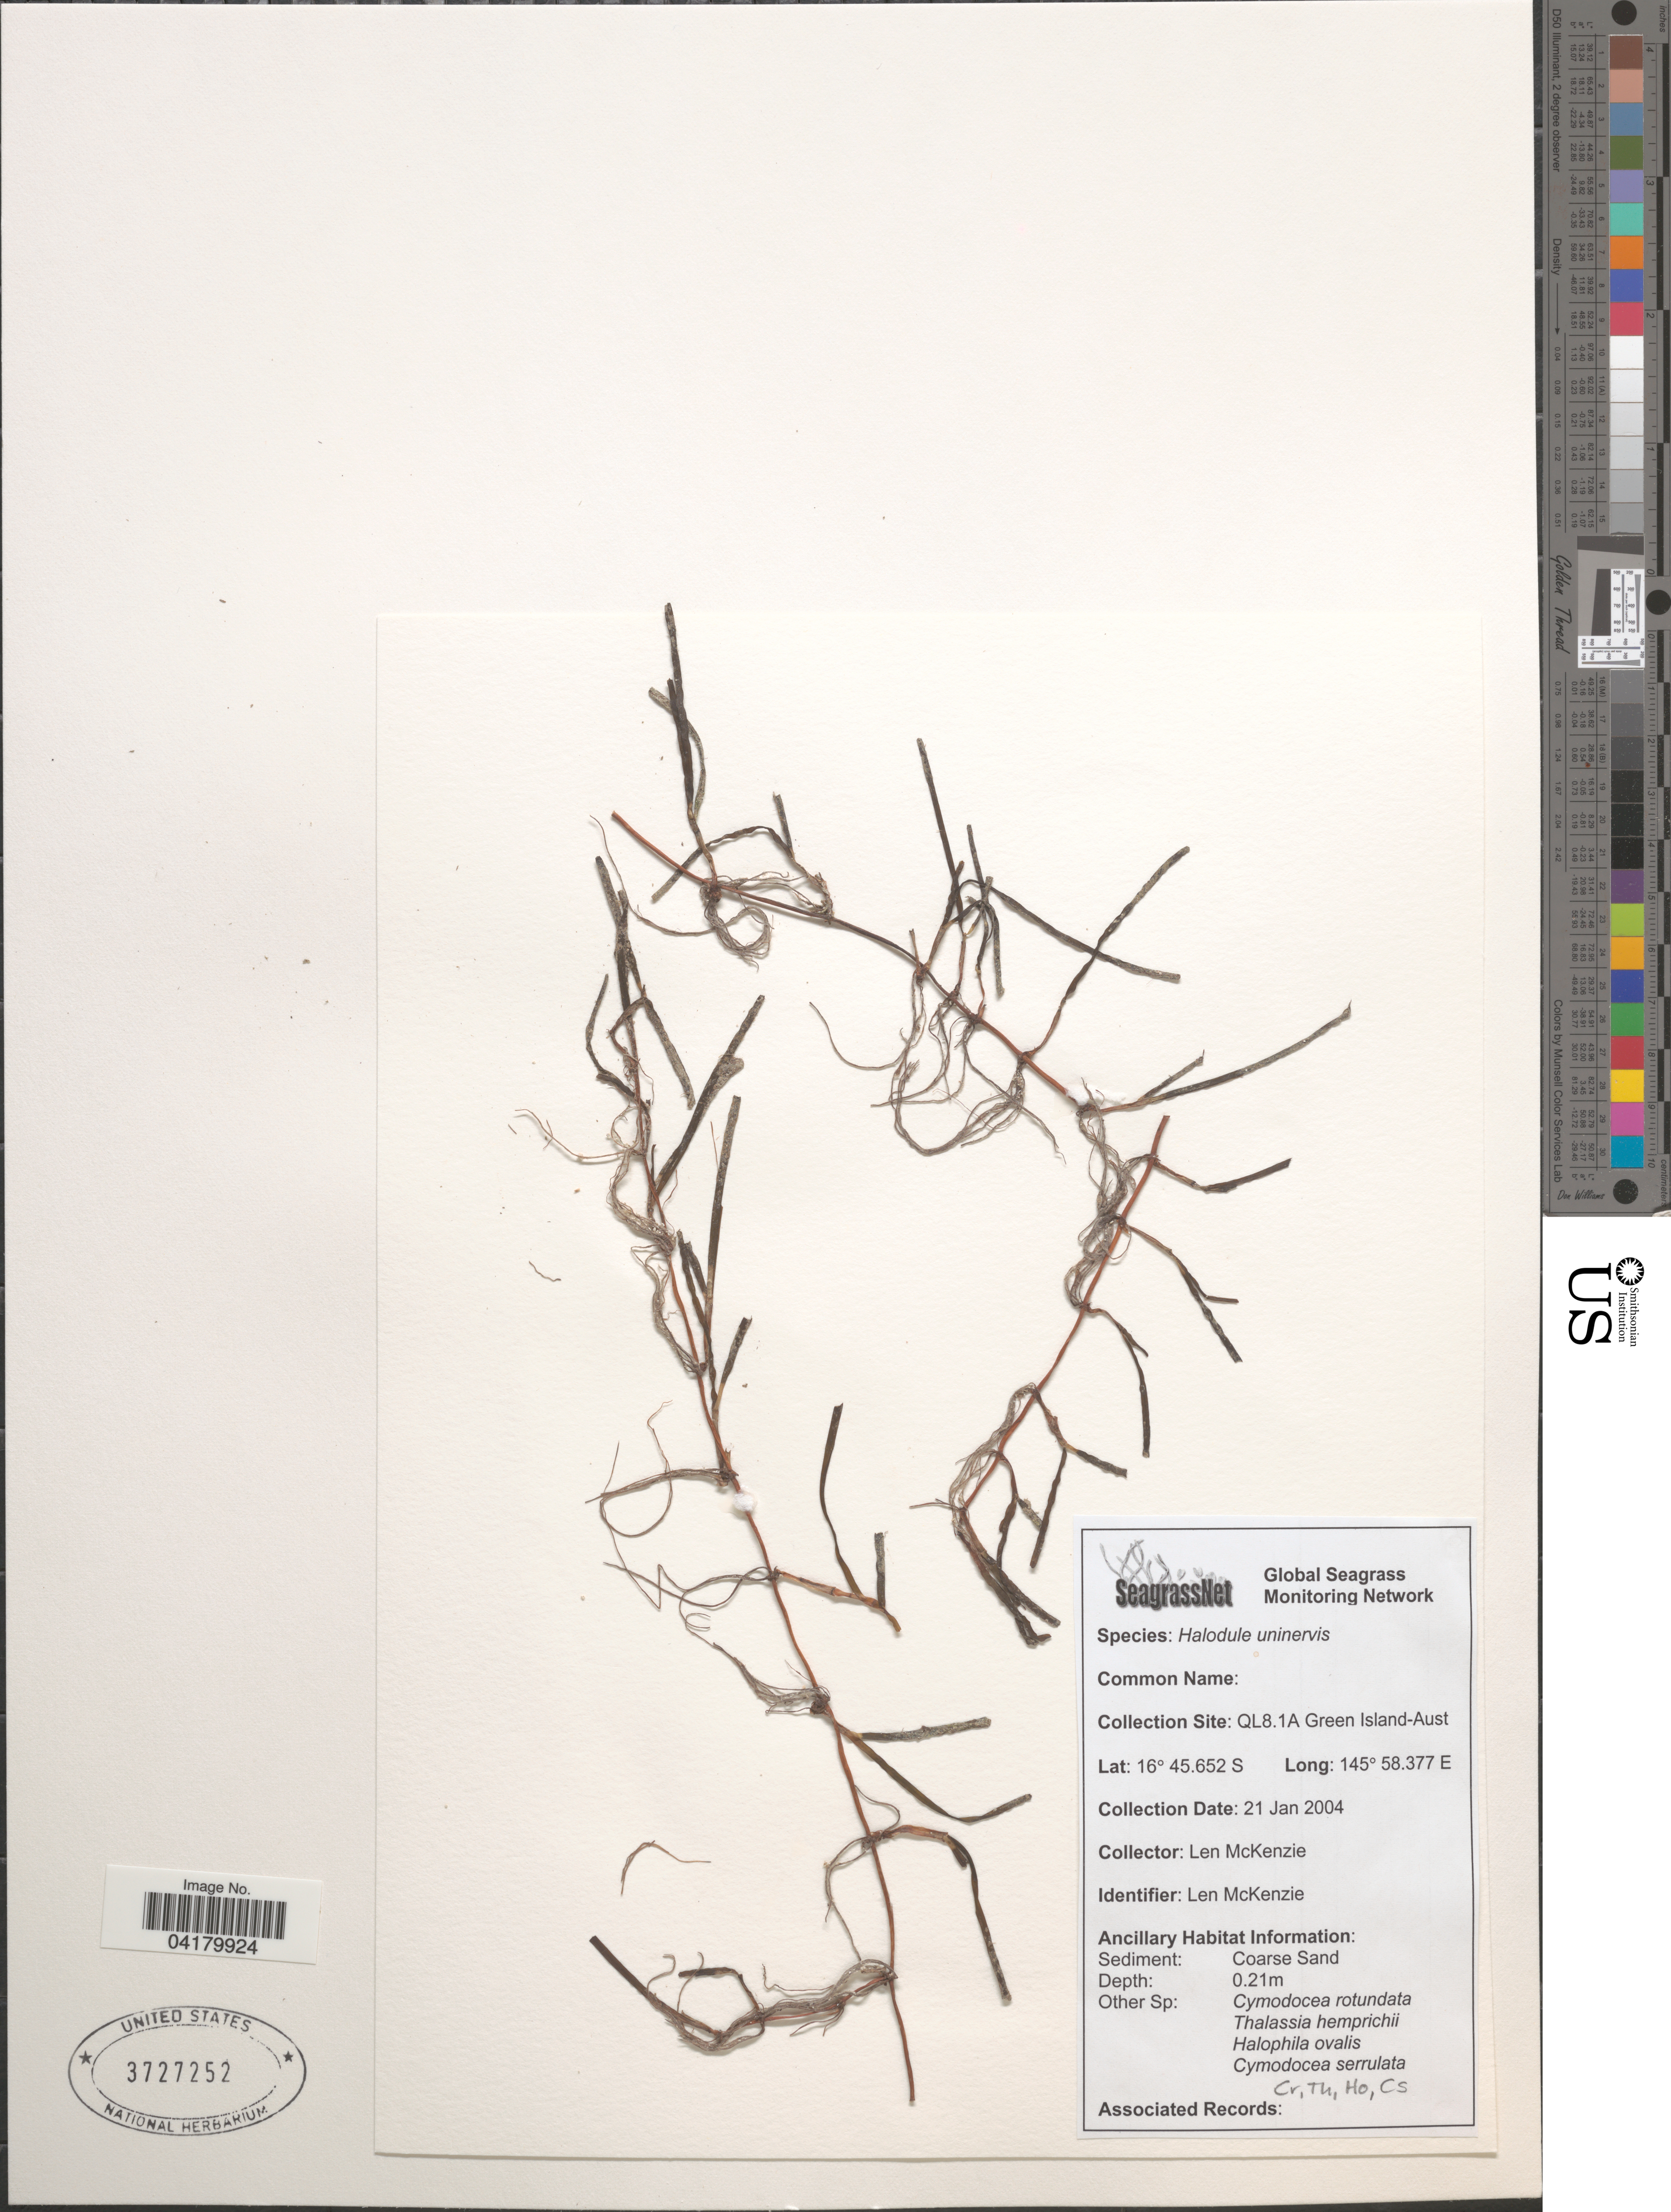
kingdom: Plantae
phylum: Tracheophyta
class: Liliopsida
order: Alismatales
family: Cymodoceaceae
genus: Halodule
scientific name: Halodule uninervis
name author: (Forssk.) Asch.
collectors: L. McKenzie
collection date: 2004-01-21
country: Australia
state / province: Queensland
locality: Collection Site: QL8.1A Green Island.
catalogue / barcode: US 3727252